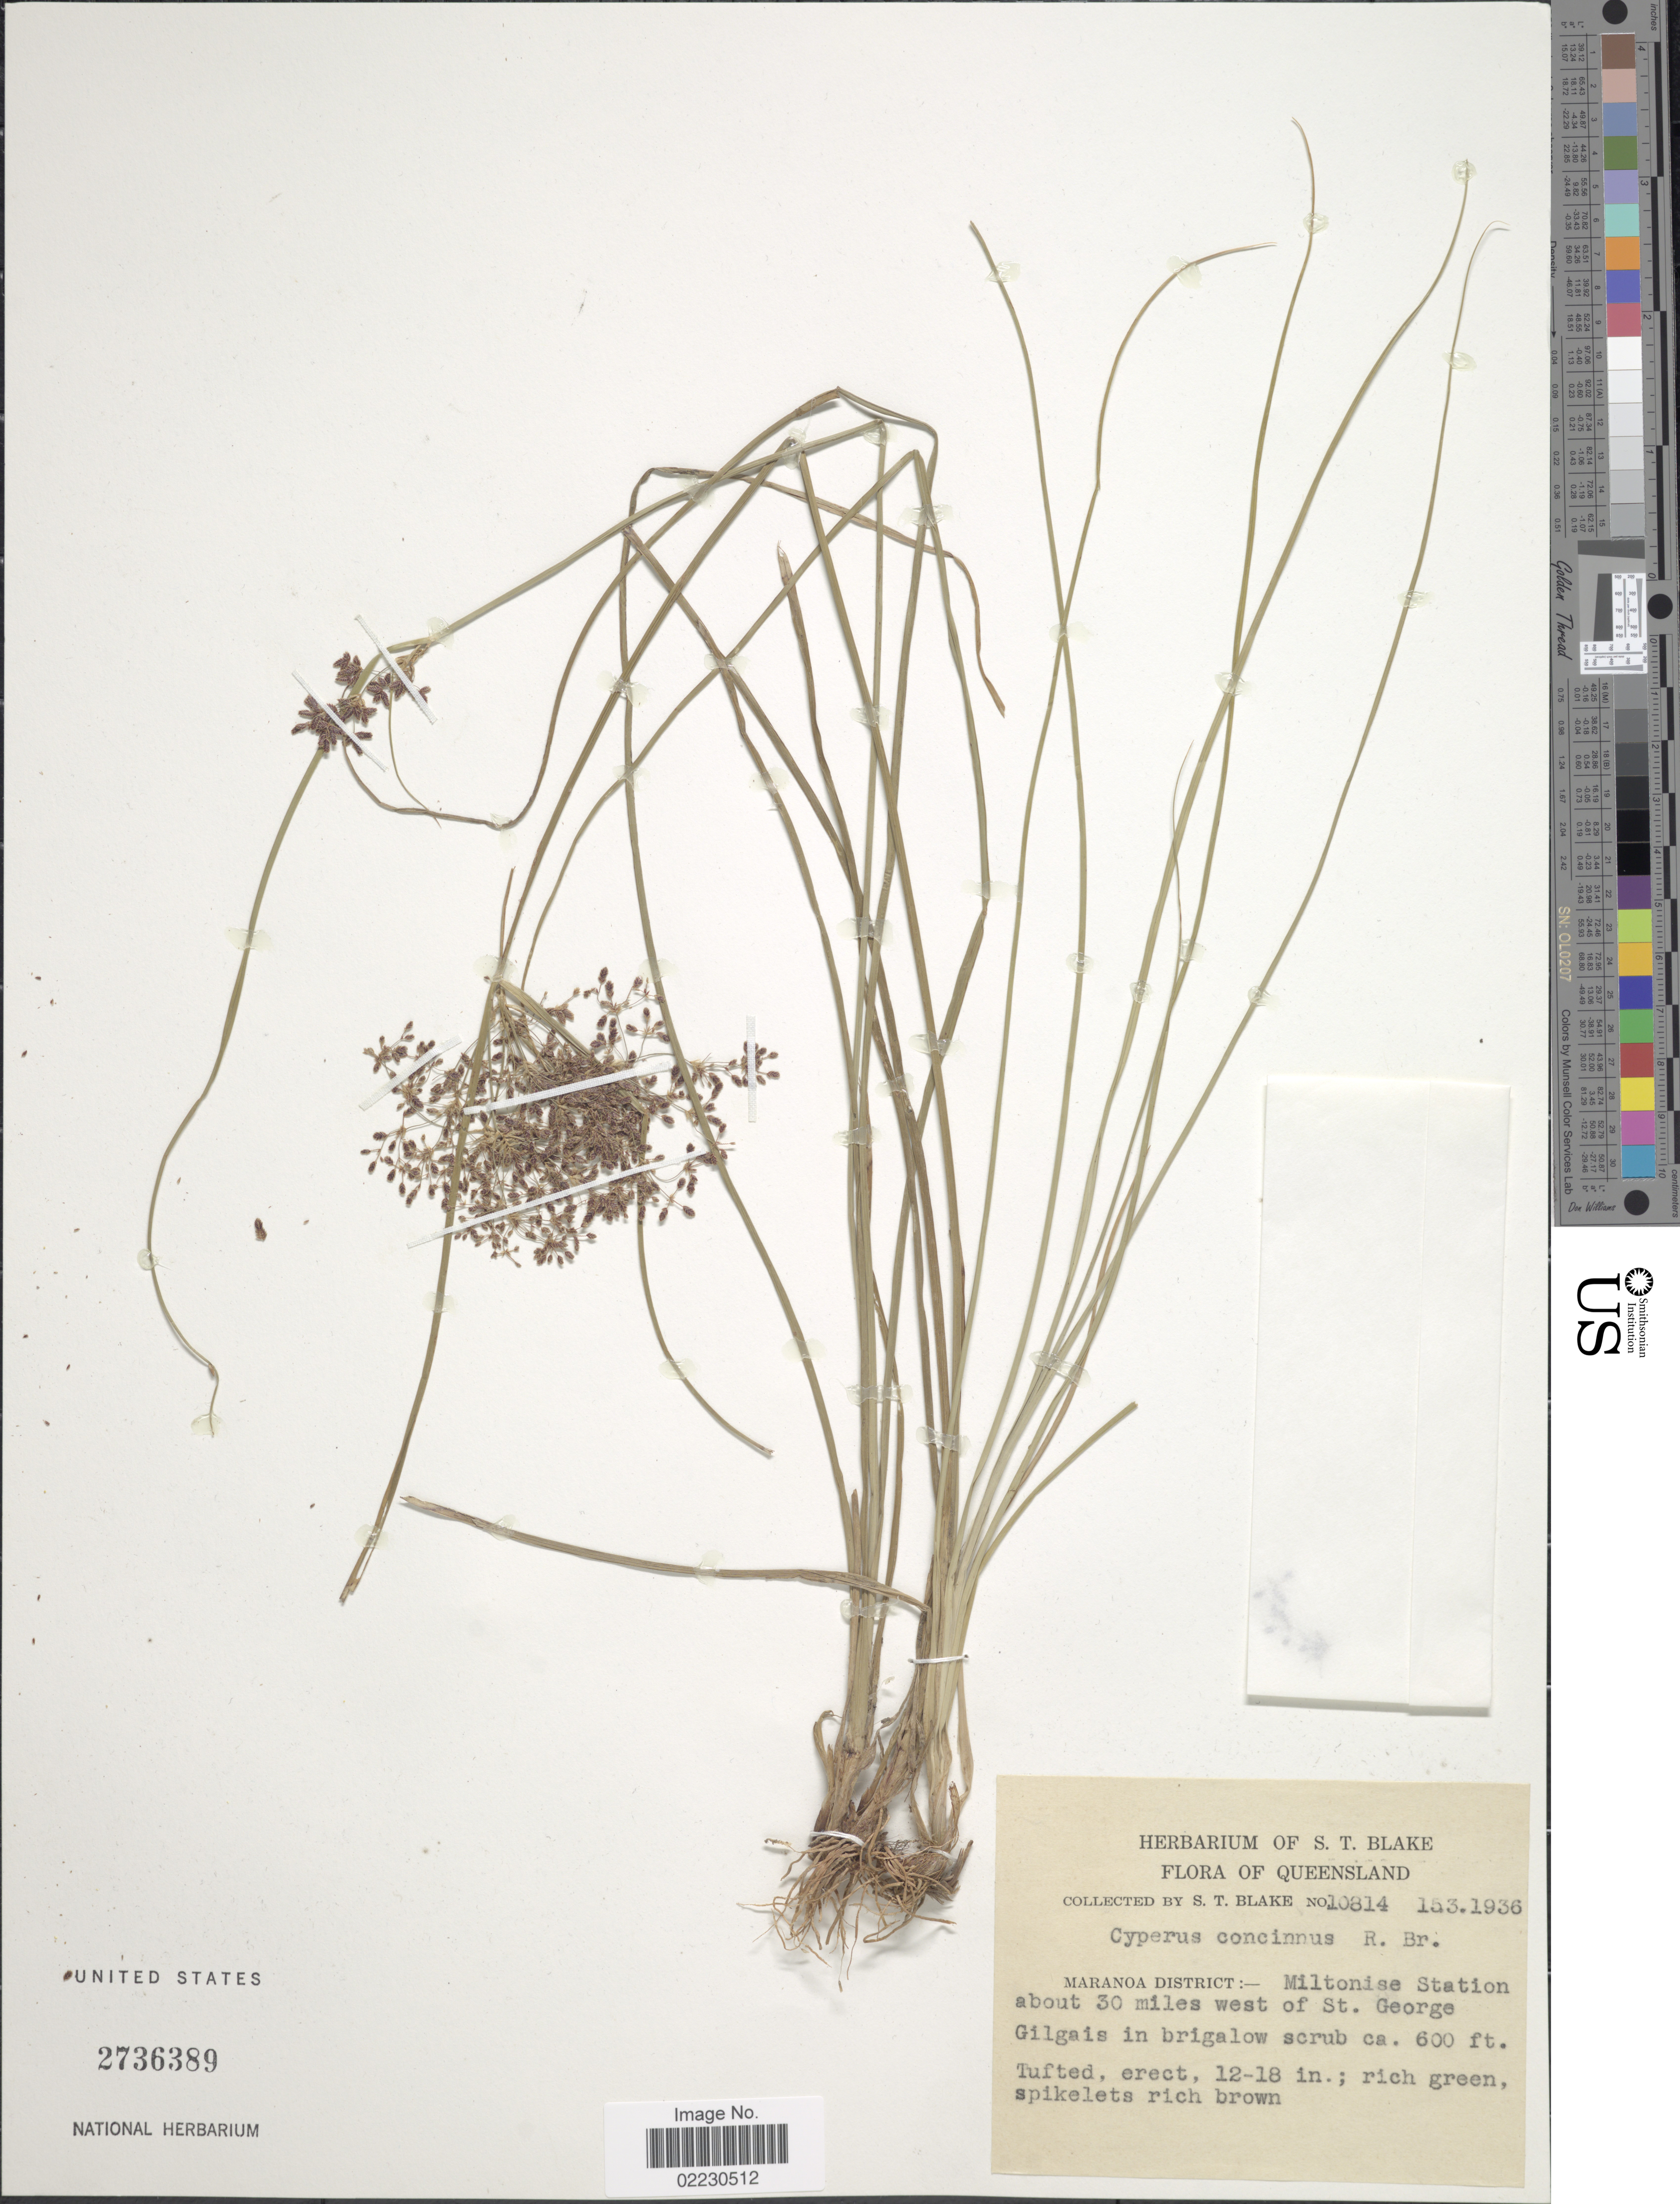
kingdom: Plantae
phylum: Tracheophyta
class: Liliopsida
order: Poales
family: Cyperaceae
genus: Cyperus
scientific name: Cyperus concinnus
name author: R. Br.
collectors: S. T. Blake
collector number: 10814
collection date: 1936-03-15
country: Australia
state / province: Queensland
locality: Maranoa District: Miltonise Station about 30 miles west of St. George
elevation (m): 183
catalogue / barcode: US 2736389